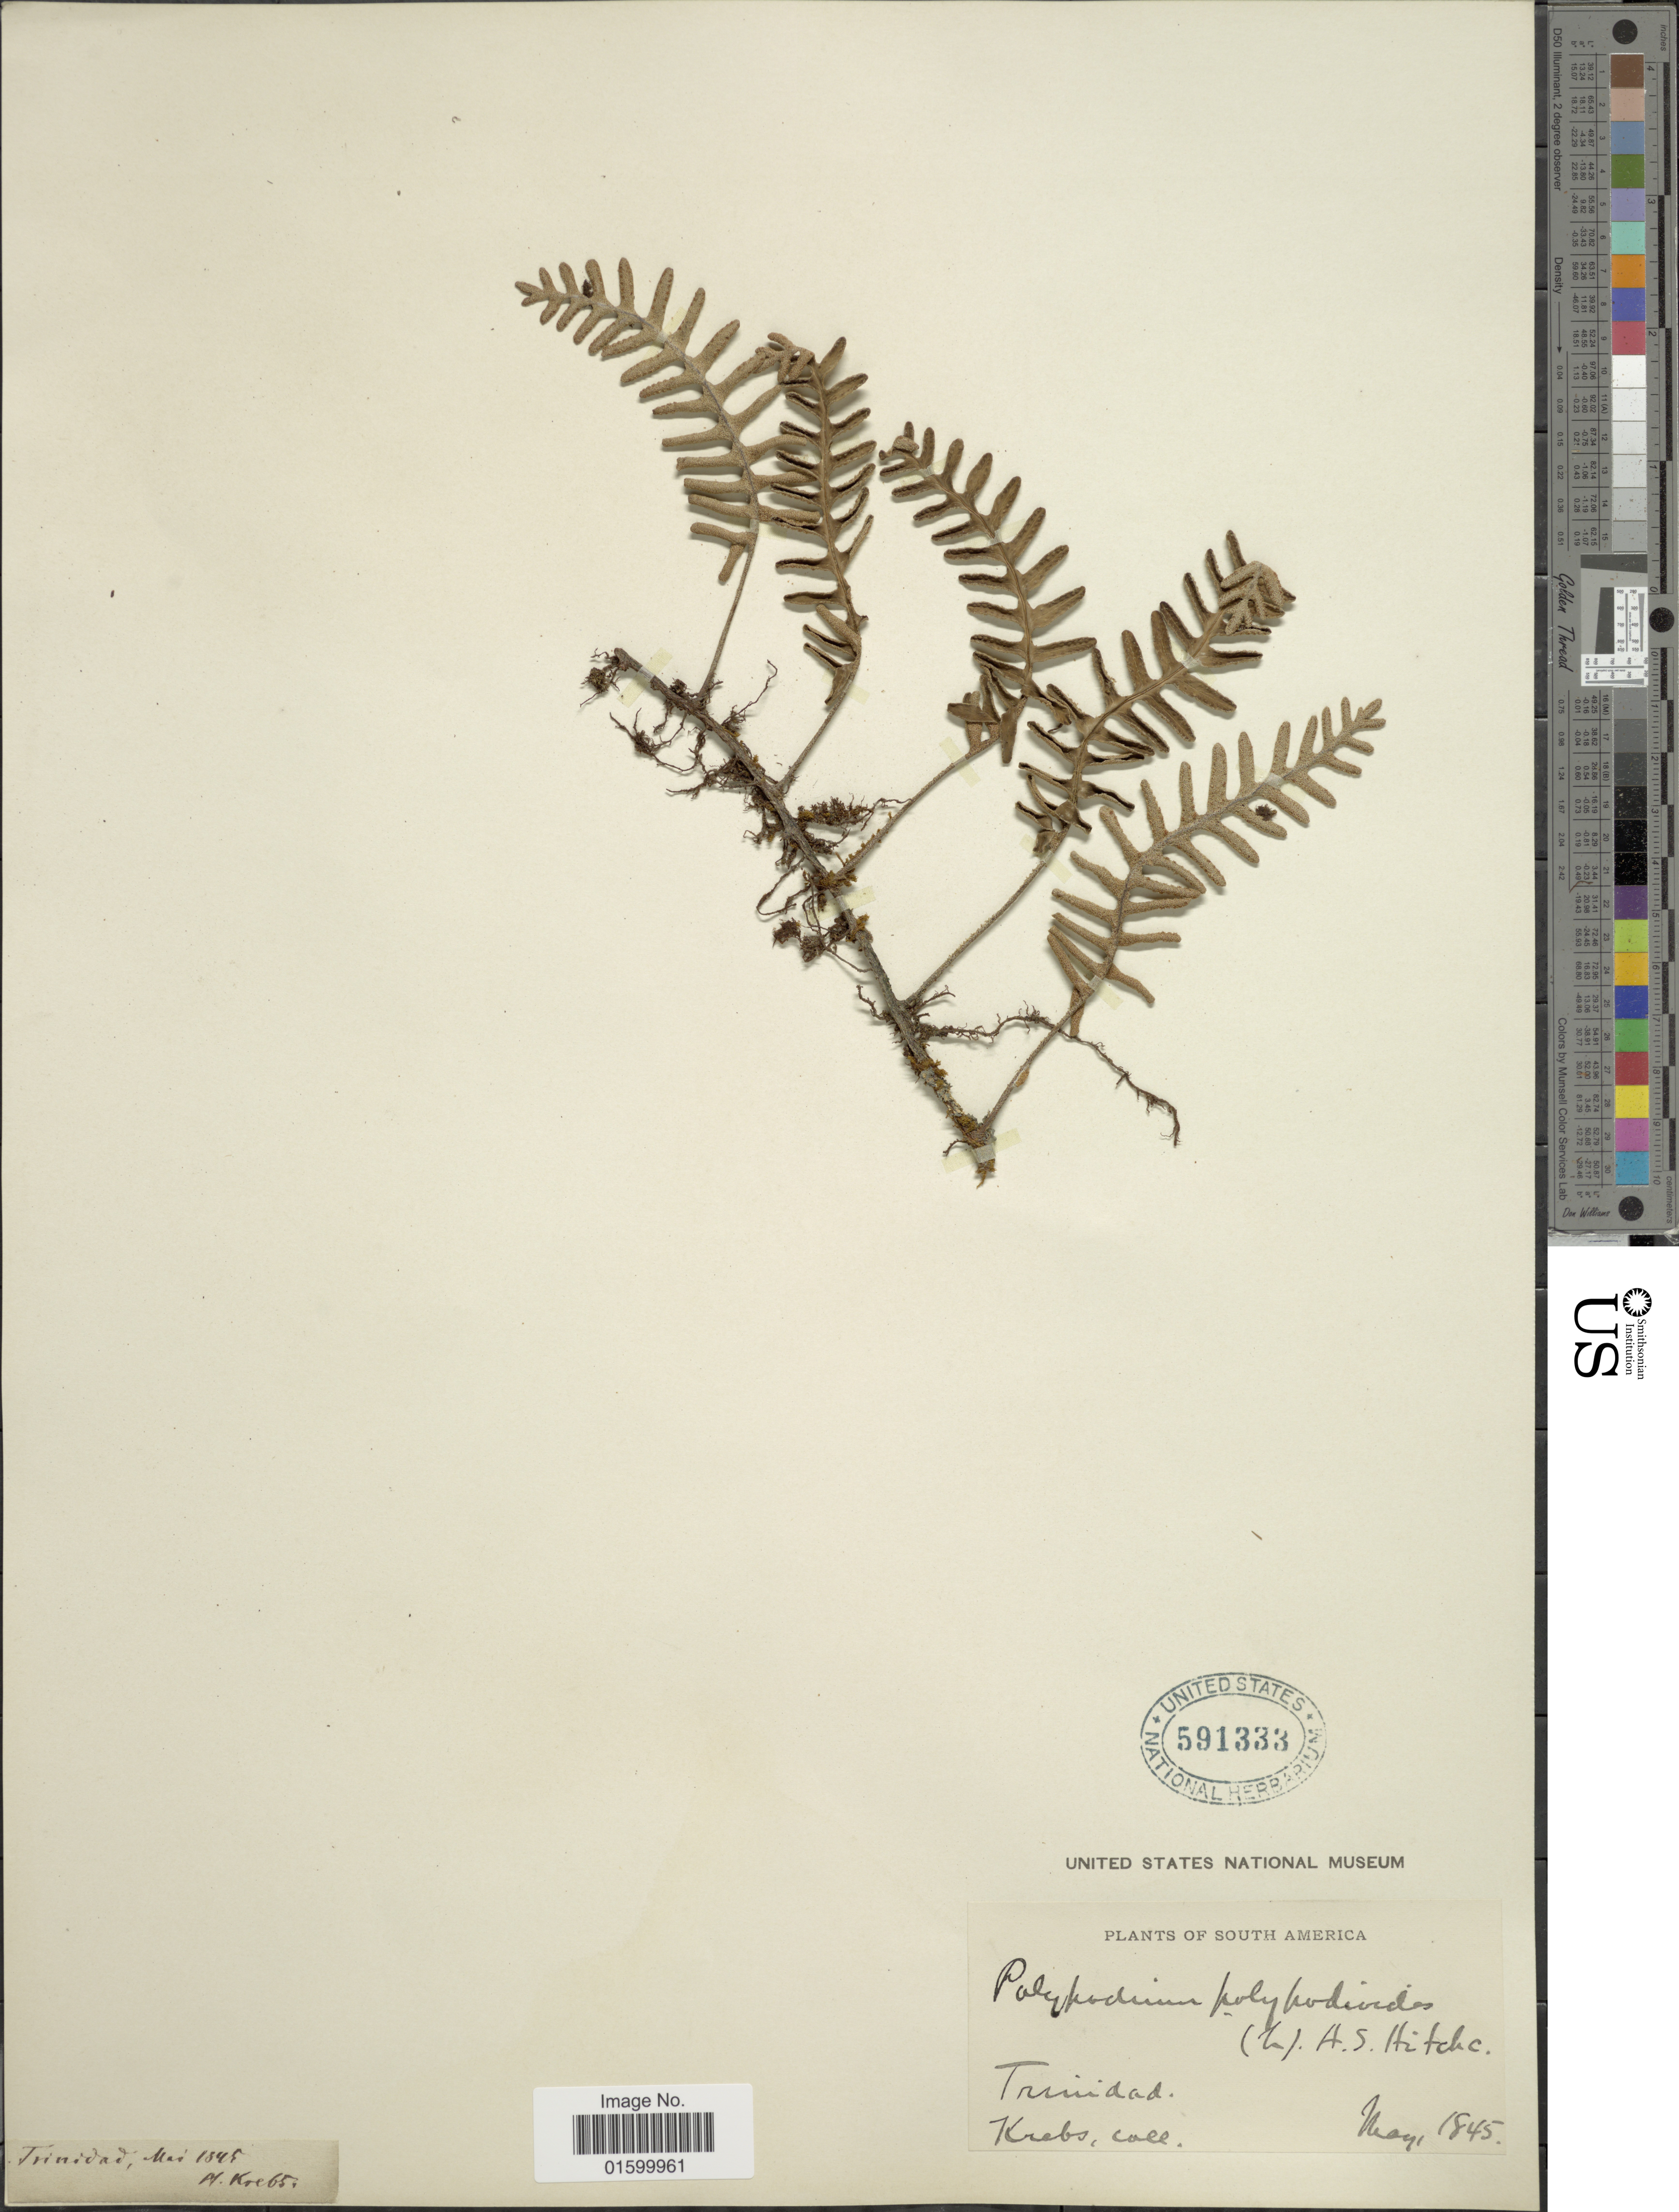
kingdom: Plantae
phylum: Tracheophyta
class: Polypodiopsida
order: Polypodiales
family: Polypodiaceae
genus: Pleopeltis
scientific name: Pleopeltis polypodioides var. burchellii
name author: (Baker) A.R. Sm.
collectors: -. Krebs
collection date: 1845-05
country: Trinidad and Tobago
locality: South America, Trinidad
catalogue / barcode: US 591333